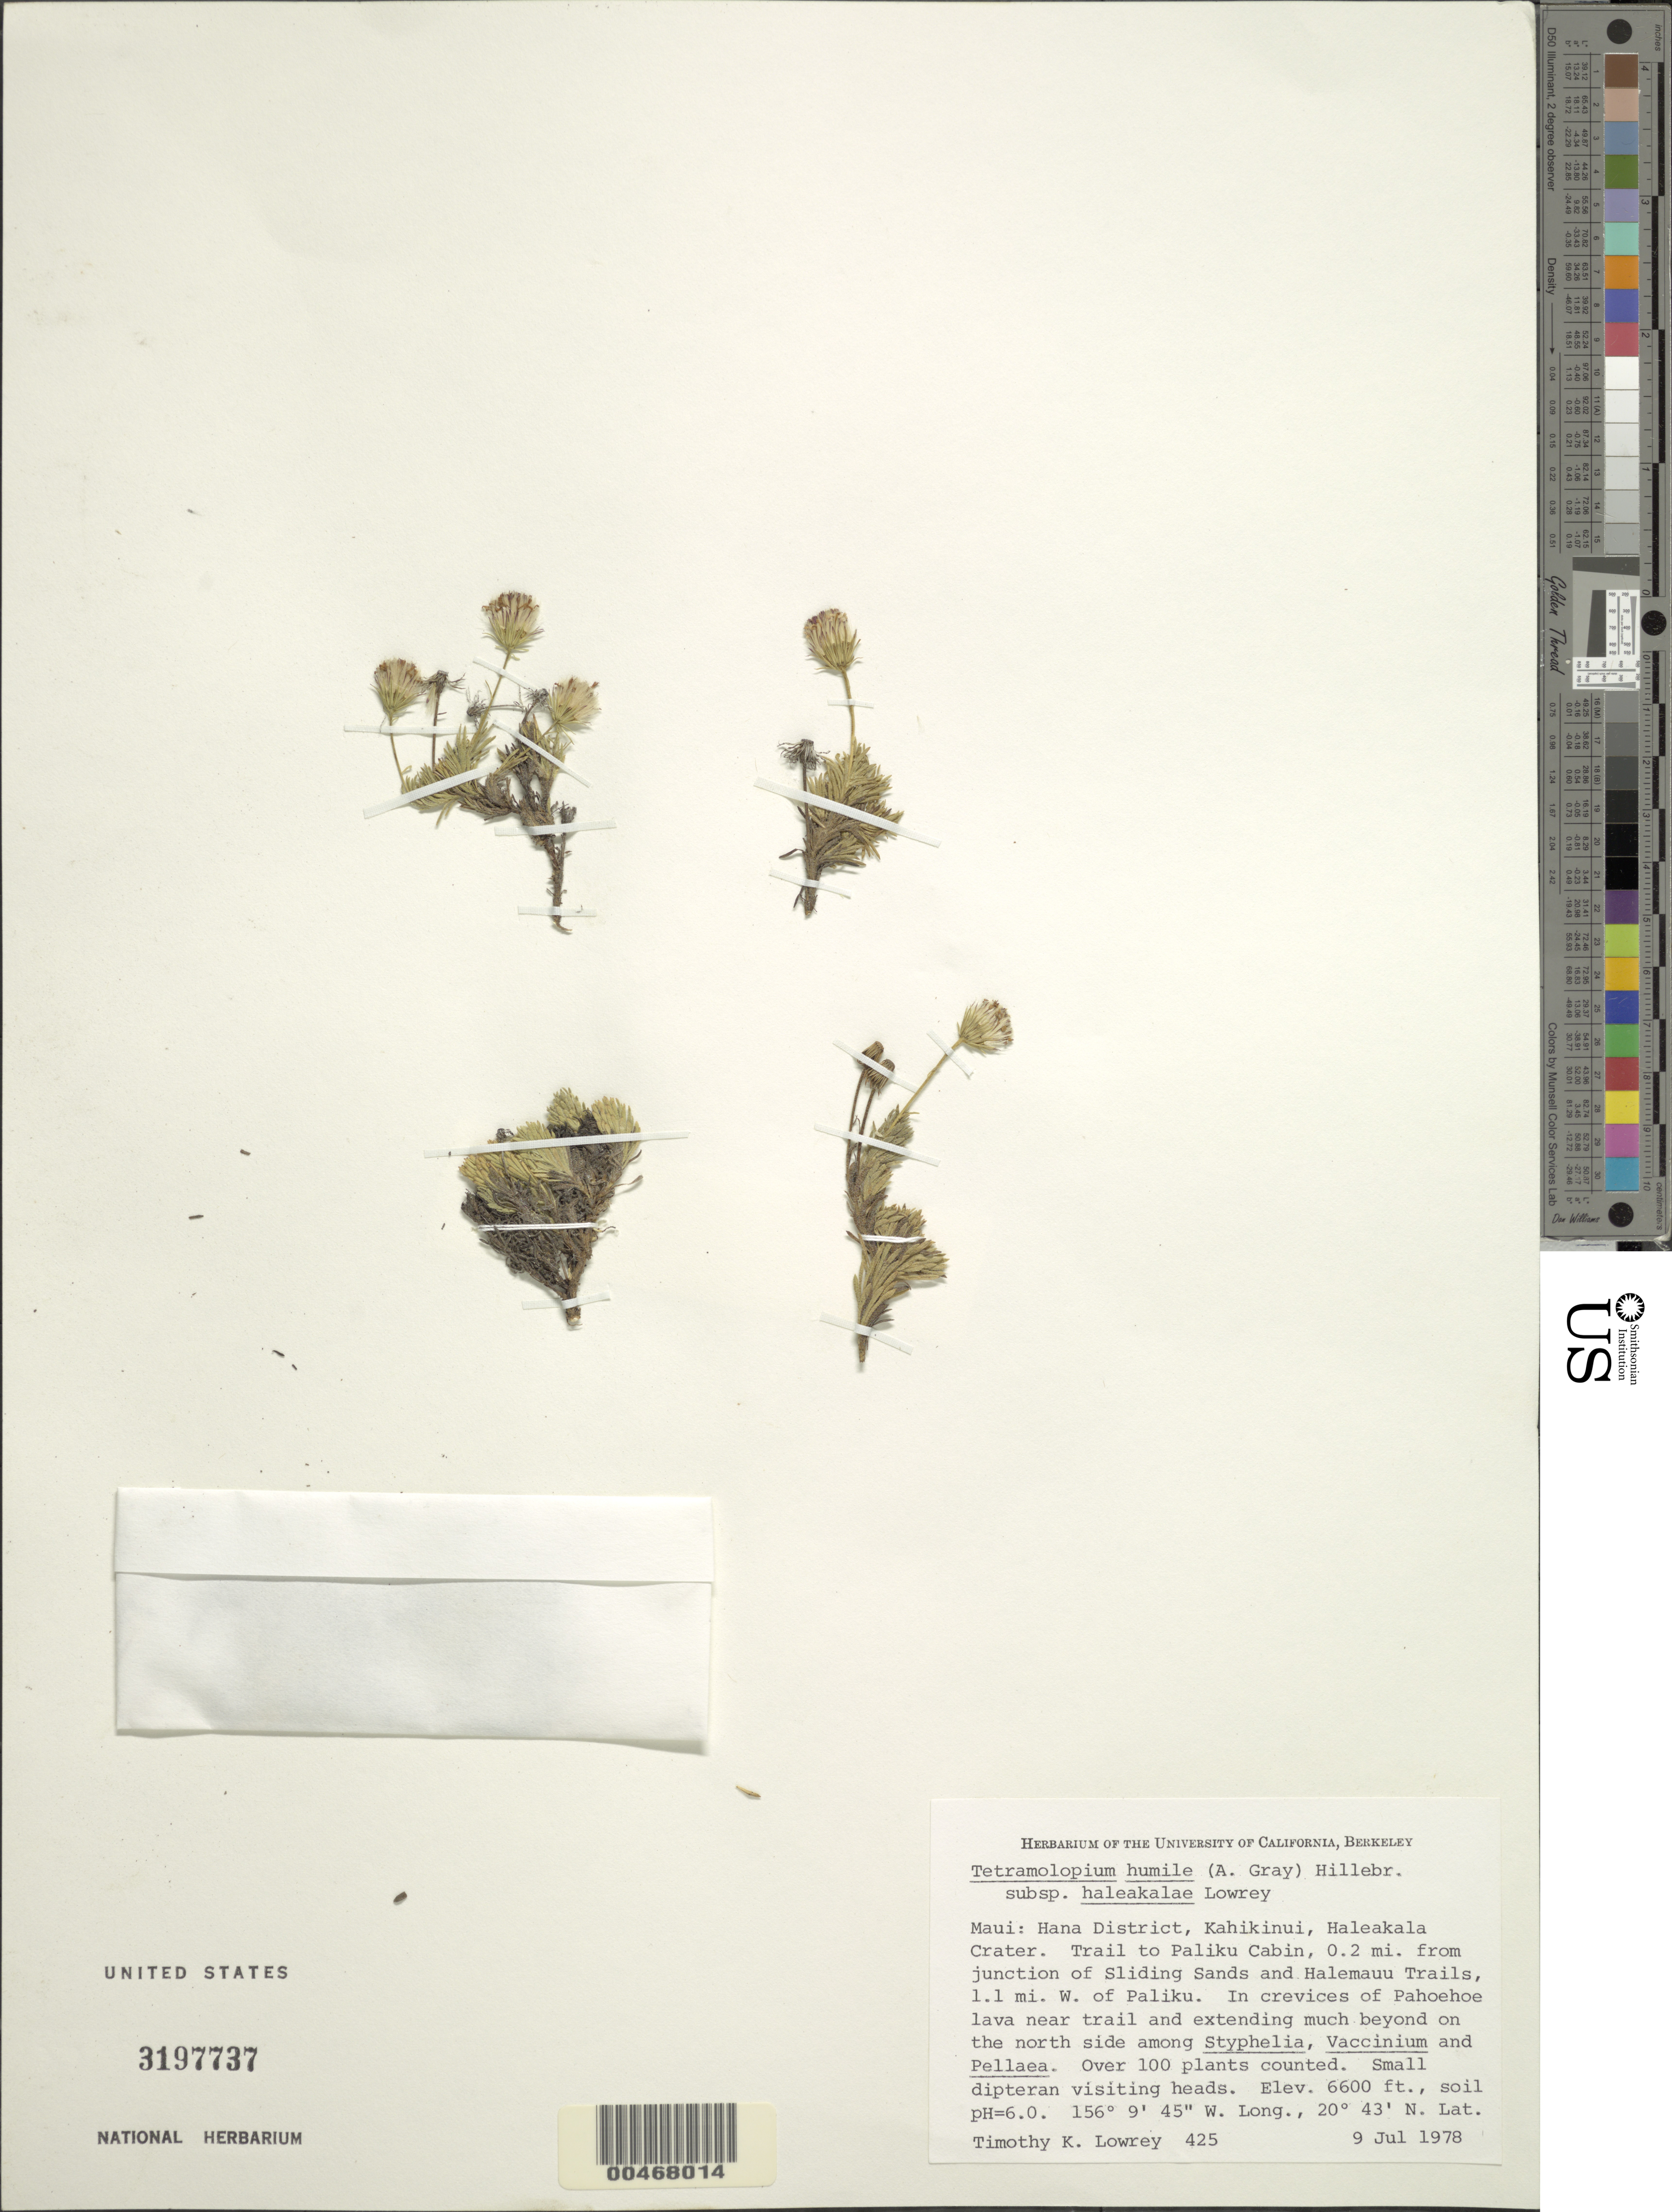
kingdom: Plantae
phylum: Tracheophyta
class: Magnoliopsida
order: Asterales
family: Asteraceae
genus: Tetramolopium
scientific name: Tetramolopium humile subsp. haleakalae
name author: Lowrey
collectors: T. K. Lowrey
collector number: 425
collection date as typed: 9 Jul 1978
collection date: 1978-07-09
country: United States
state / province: Hawaii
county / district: Maui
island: Maui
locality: Hana Dist., Kahikinui, Haleakala Crater, trail to Paliku Cabin, 0.2 mi from junct. of Sliding Sands and Halemauu Trails, 1.1 ...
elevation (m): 2012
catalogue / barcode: US 3197737